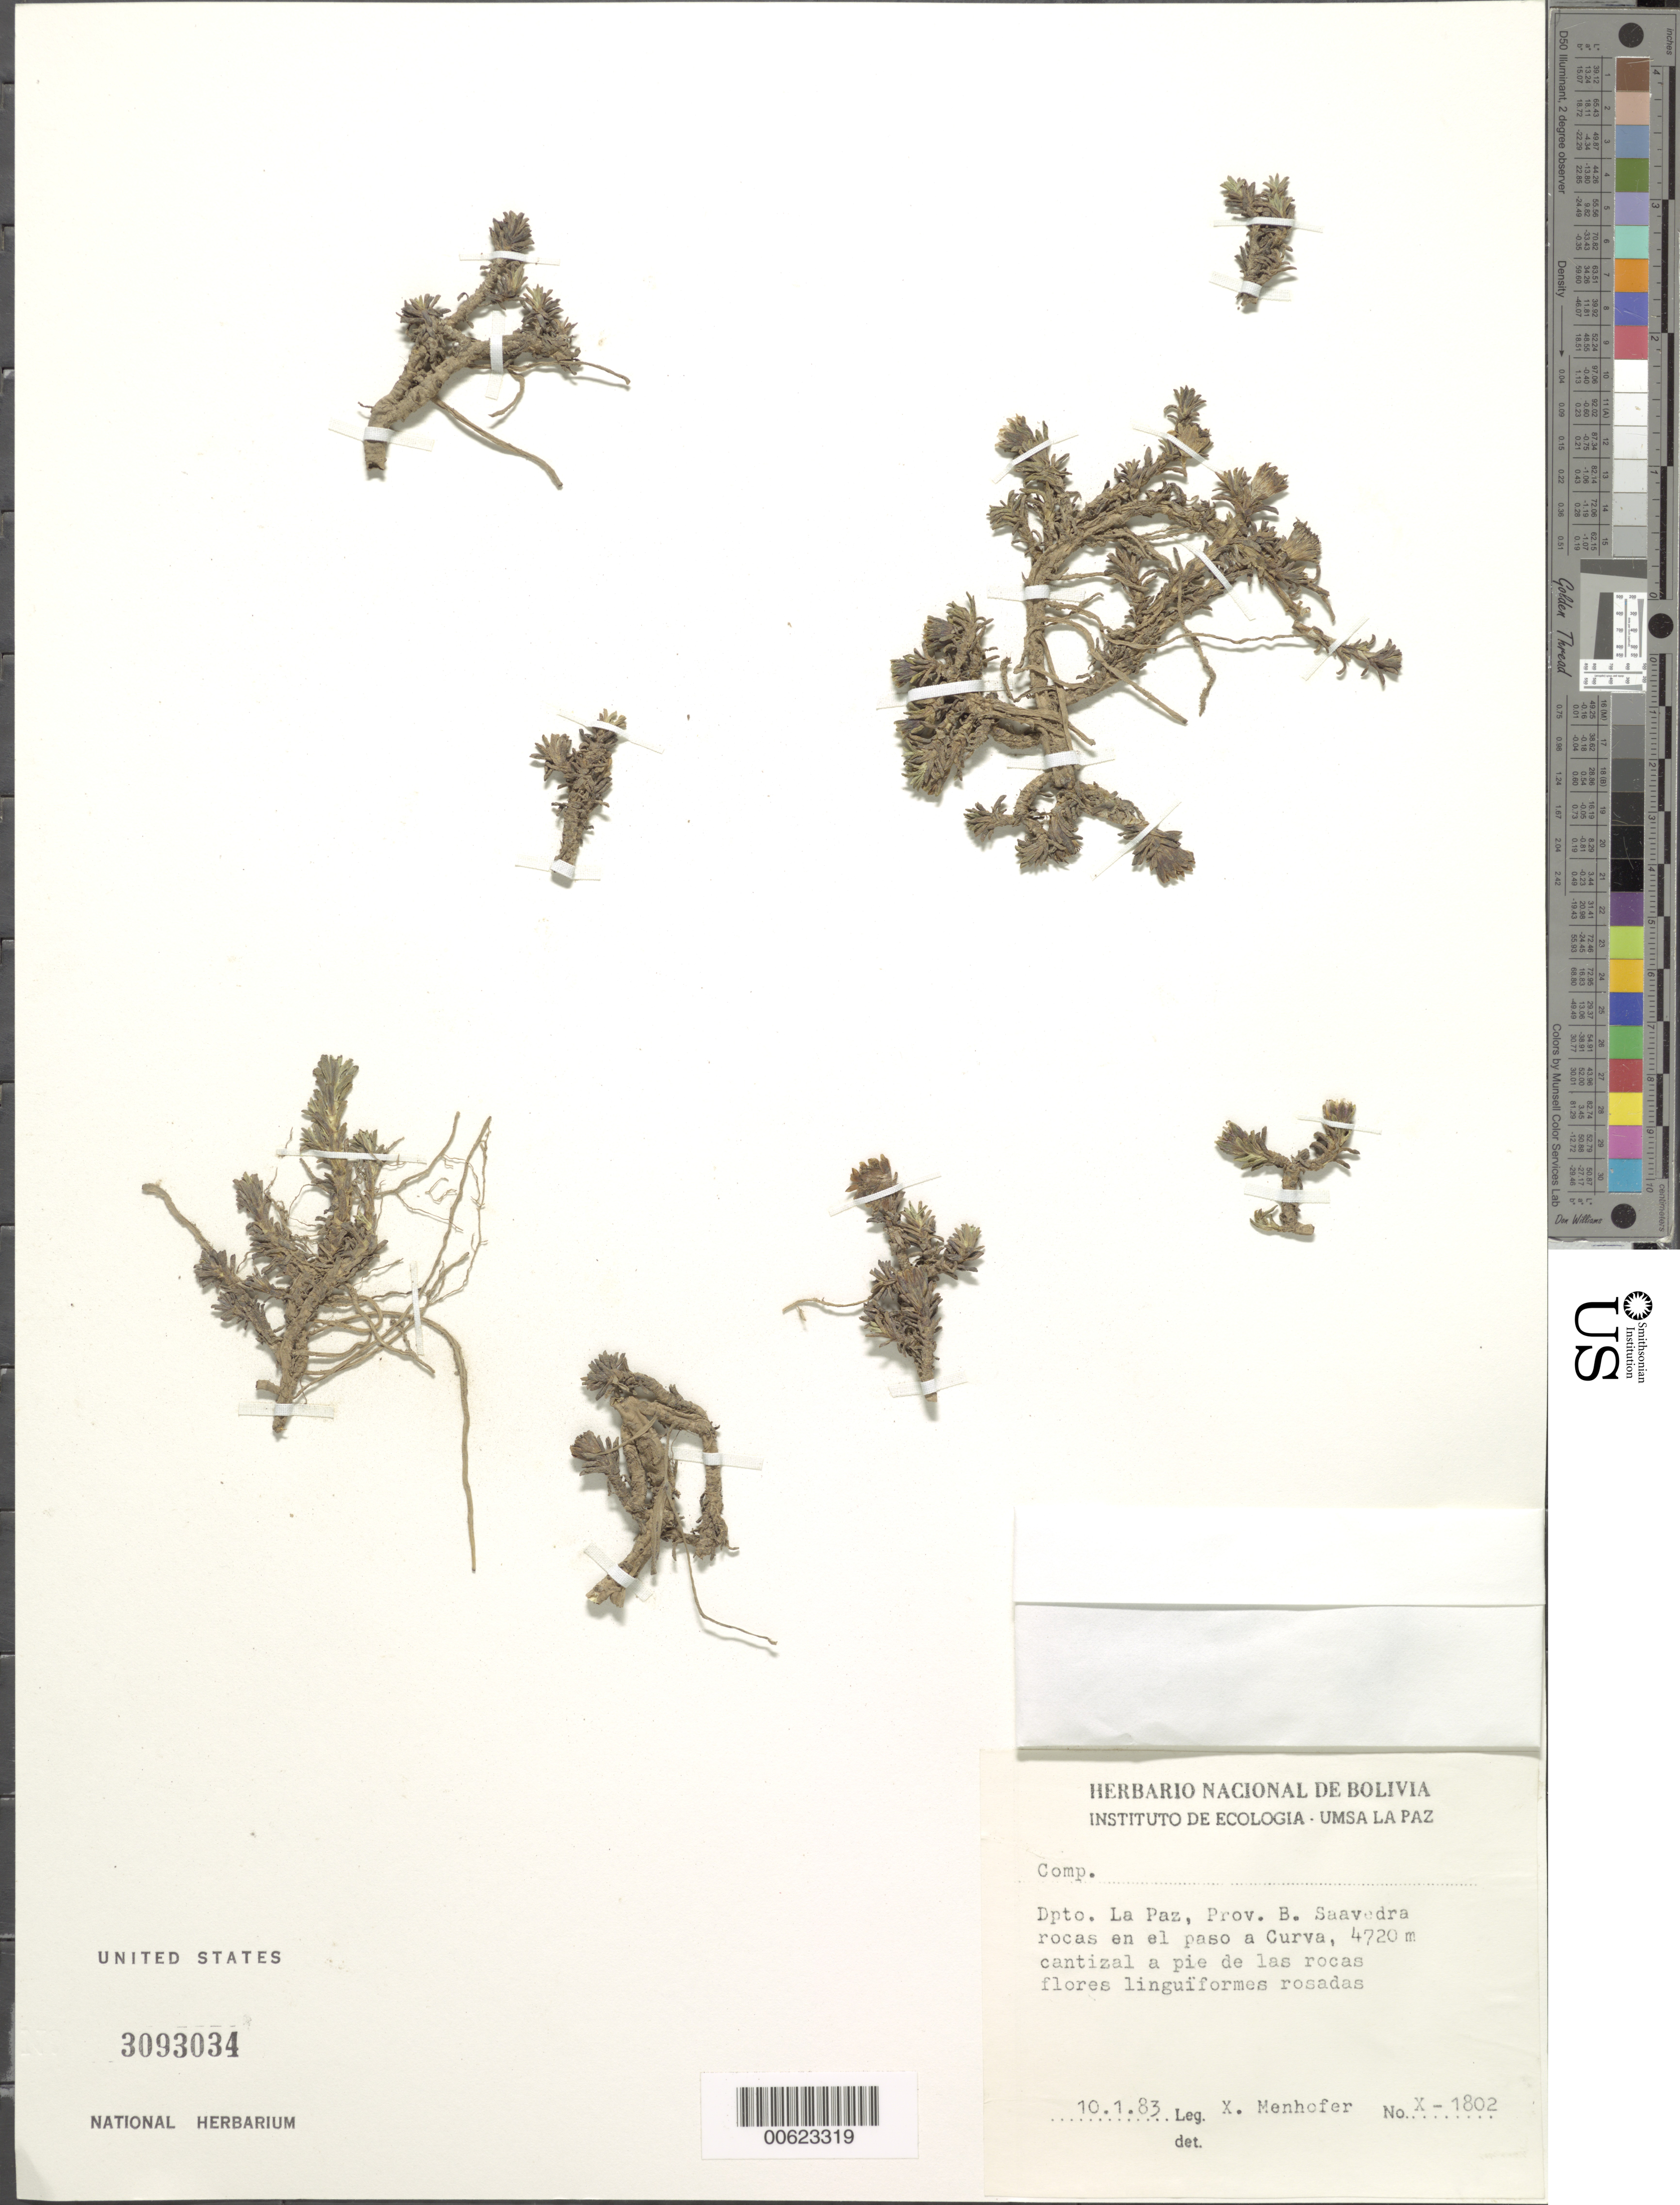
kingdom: Plantae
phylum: Tracheophyta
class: Magnoliopsida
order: Asterales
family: Asteraceae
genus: Xenophyllum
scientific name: Xenophyllum weddellii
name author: (Phil.) V.A. Funk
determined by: Calvo, Joel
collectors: X. Menhofer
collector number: X 1802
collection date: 1983-01-10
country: Peru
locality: Dpto. La Paz, Prov. B. Saavedra rocas en el paso a Curva cantizal a pie de las rocas flores linguiformes rosadas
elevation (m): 4720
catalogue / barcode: US 3093034